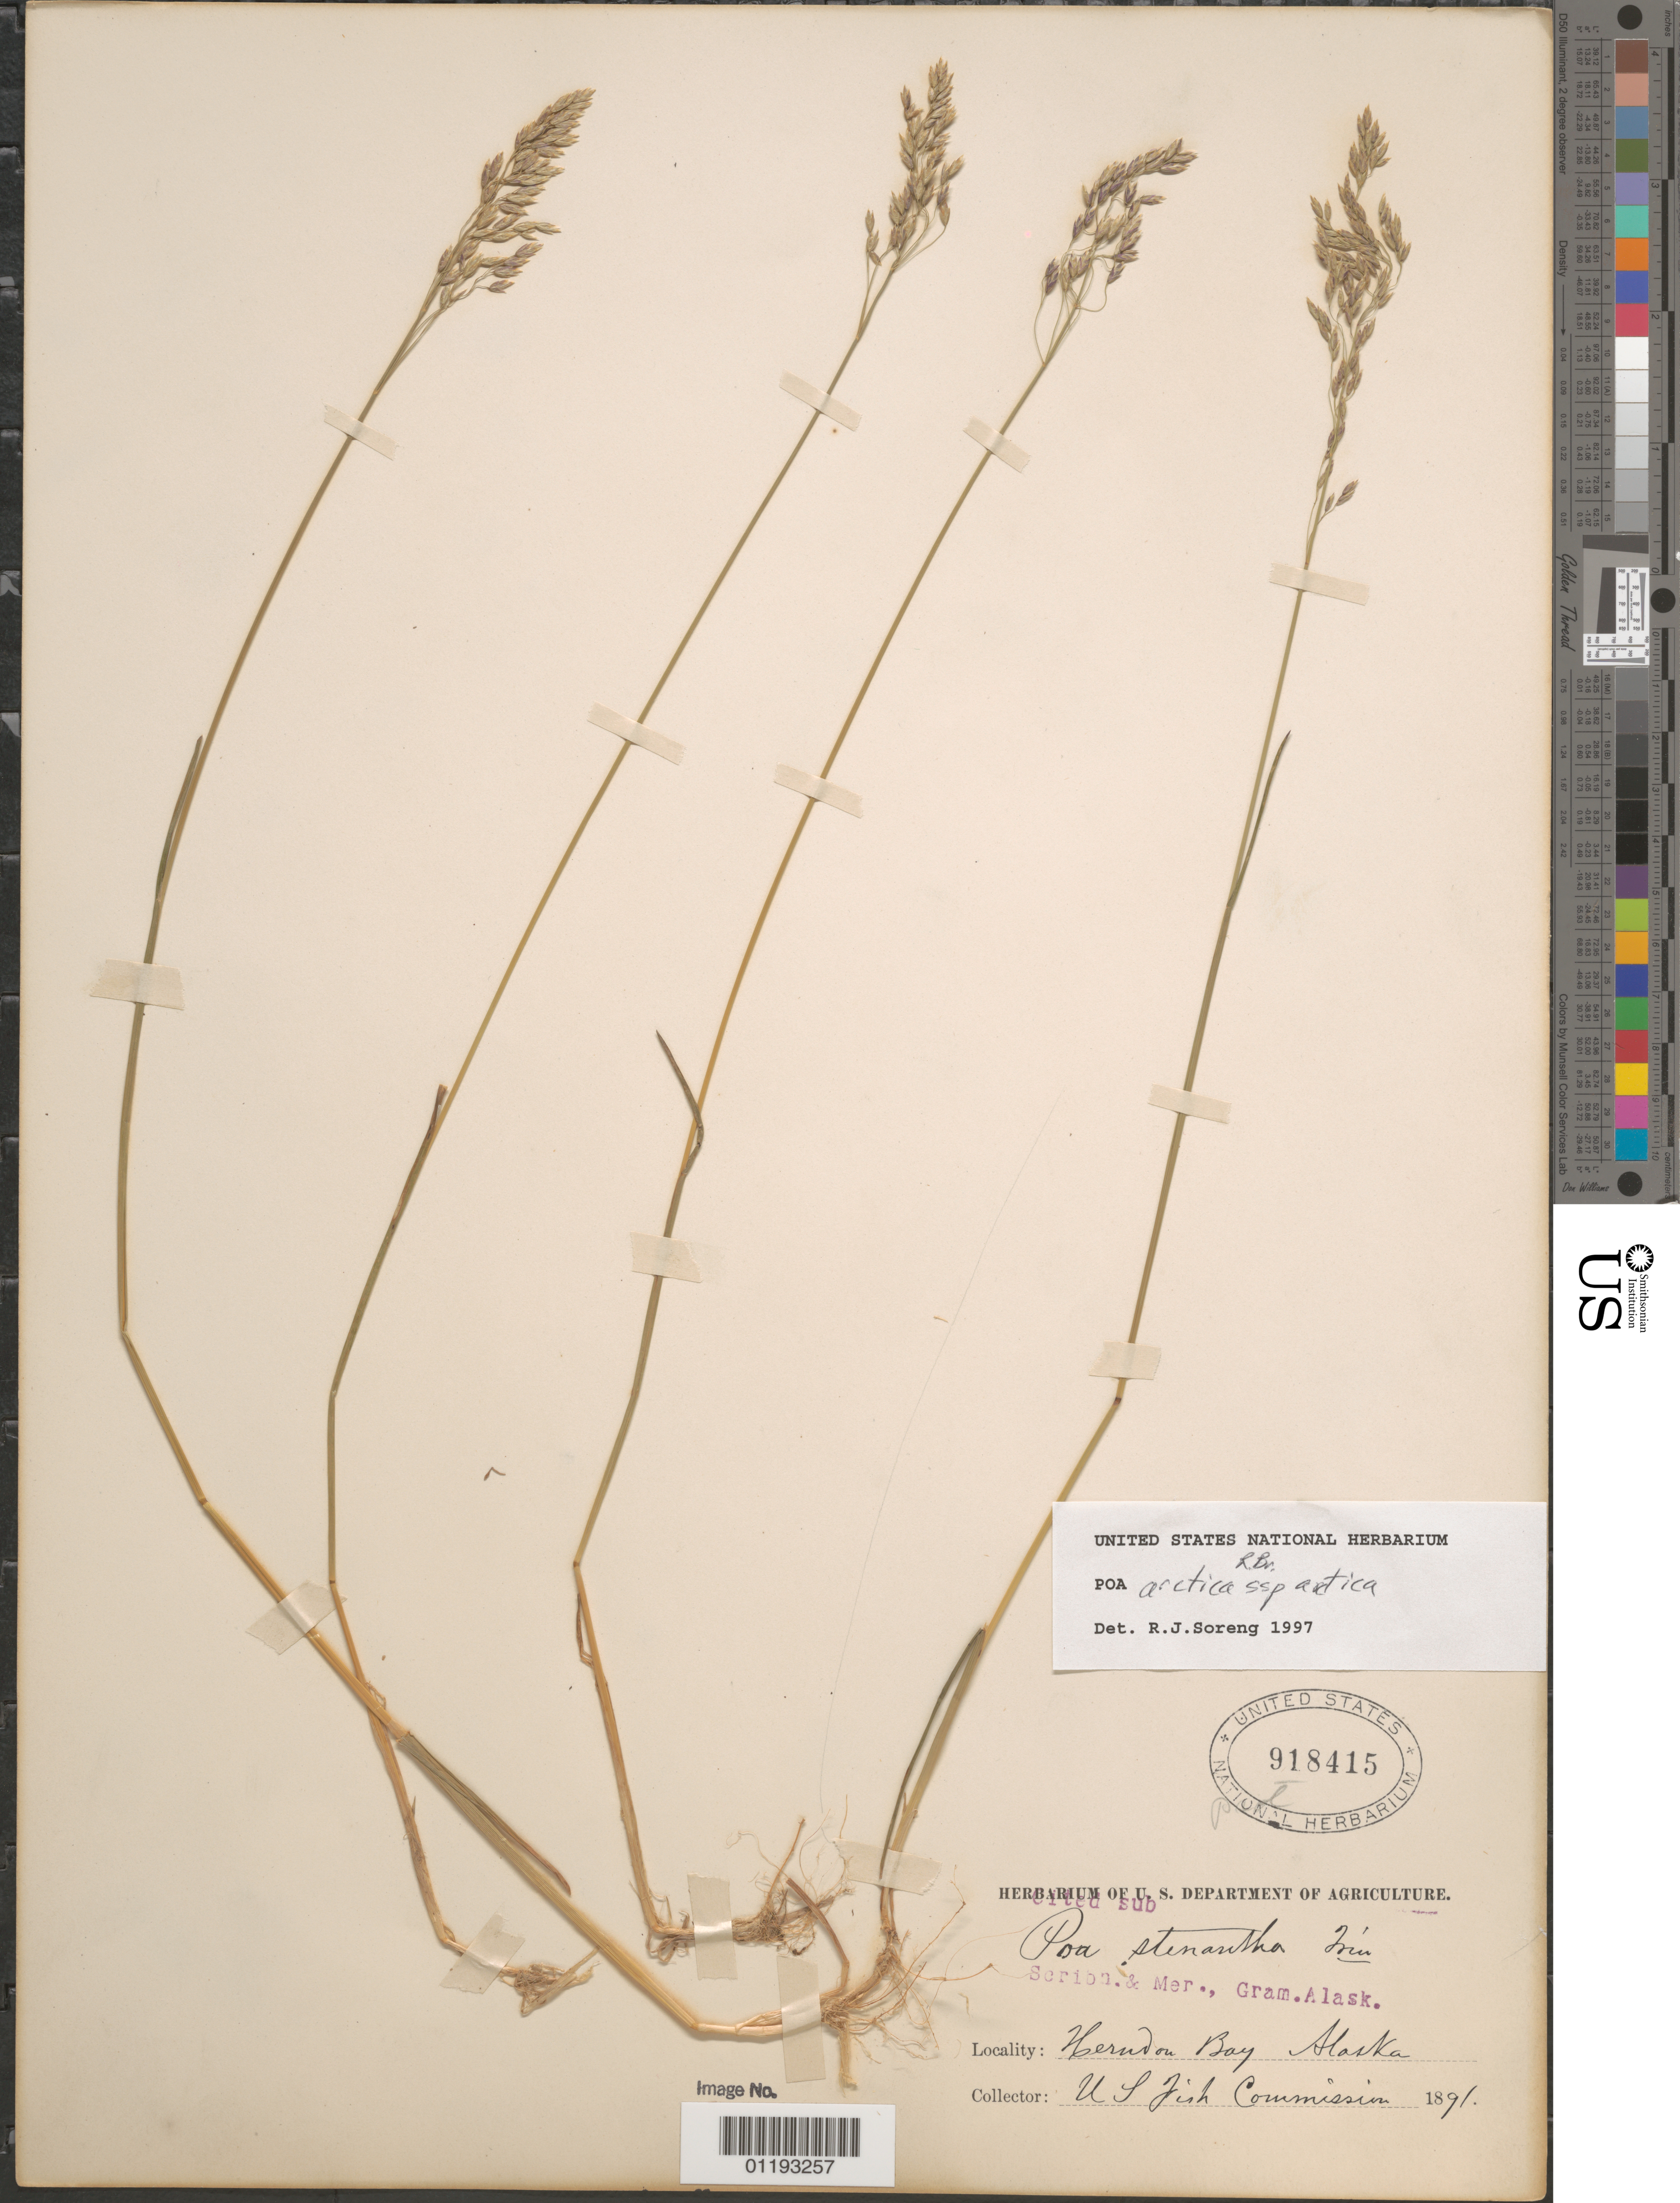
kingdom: Plantae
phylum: Tracheophyta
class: Liliopsida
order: Poales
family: Poaceae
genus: Poa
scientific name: Poa arctica subsp. arctica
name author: R. Br.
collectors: U.S. Fish Commission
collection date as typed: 1891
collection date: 1891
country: United States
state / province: Alaska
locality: Herendeen Bay.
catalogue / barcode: US 918415